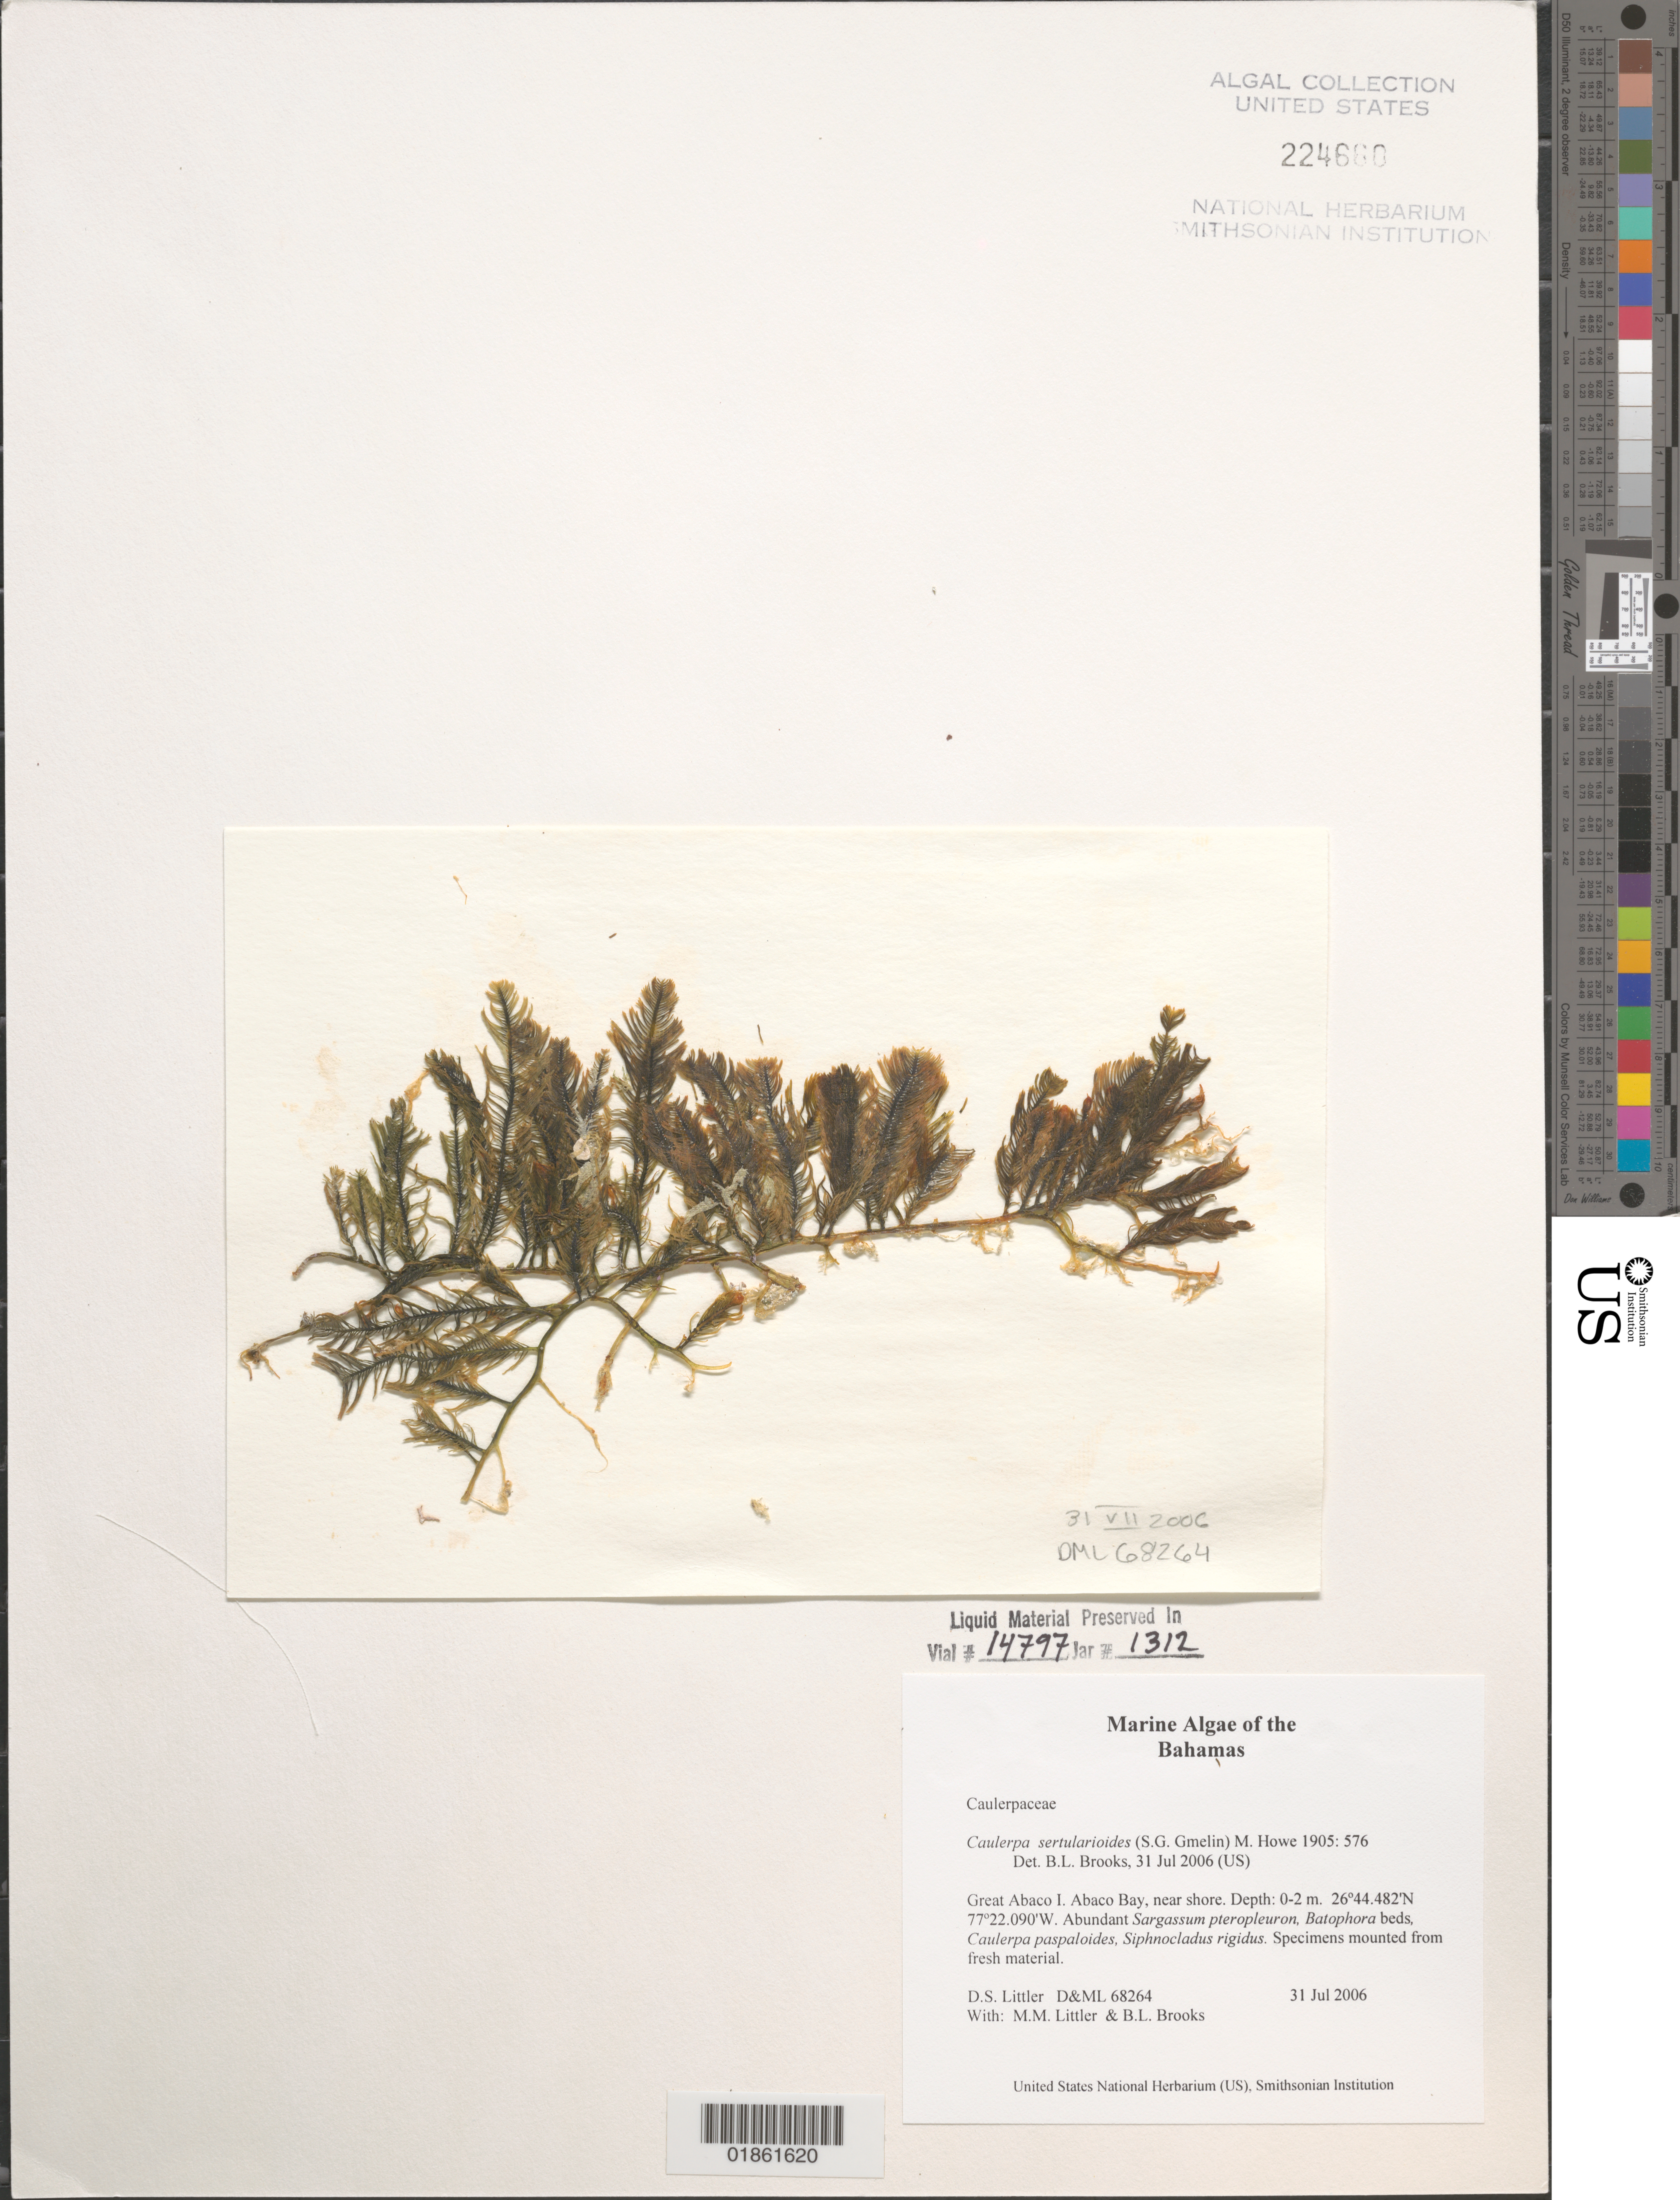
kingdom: Plantae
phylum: Chlorophyta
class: Ulvophyceae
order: Bryopsidales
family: Caulerpaceae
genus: Caulerpa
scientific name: Caulerpa sertularioides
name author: (S.G. Gmel.) M. Howe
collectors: D. S. Littler, M. M. Littler & B. Lapointe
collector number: D&ML 68264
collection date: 2006-07-31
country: Bahamas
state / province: South Abaco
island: Great Abaco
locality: Abacos. Great Abaco. Abaco Bay.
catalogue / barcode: US 224660